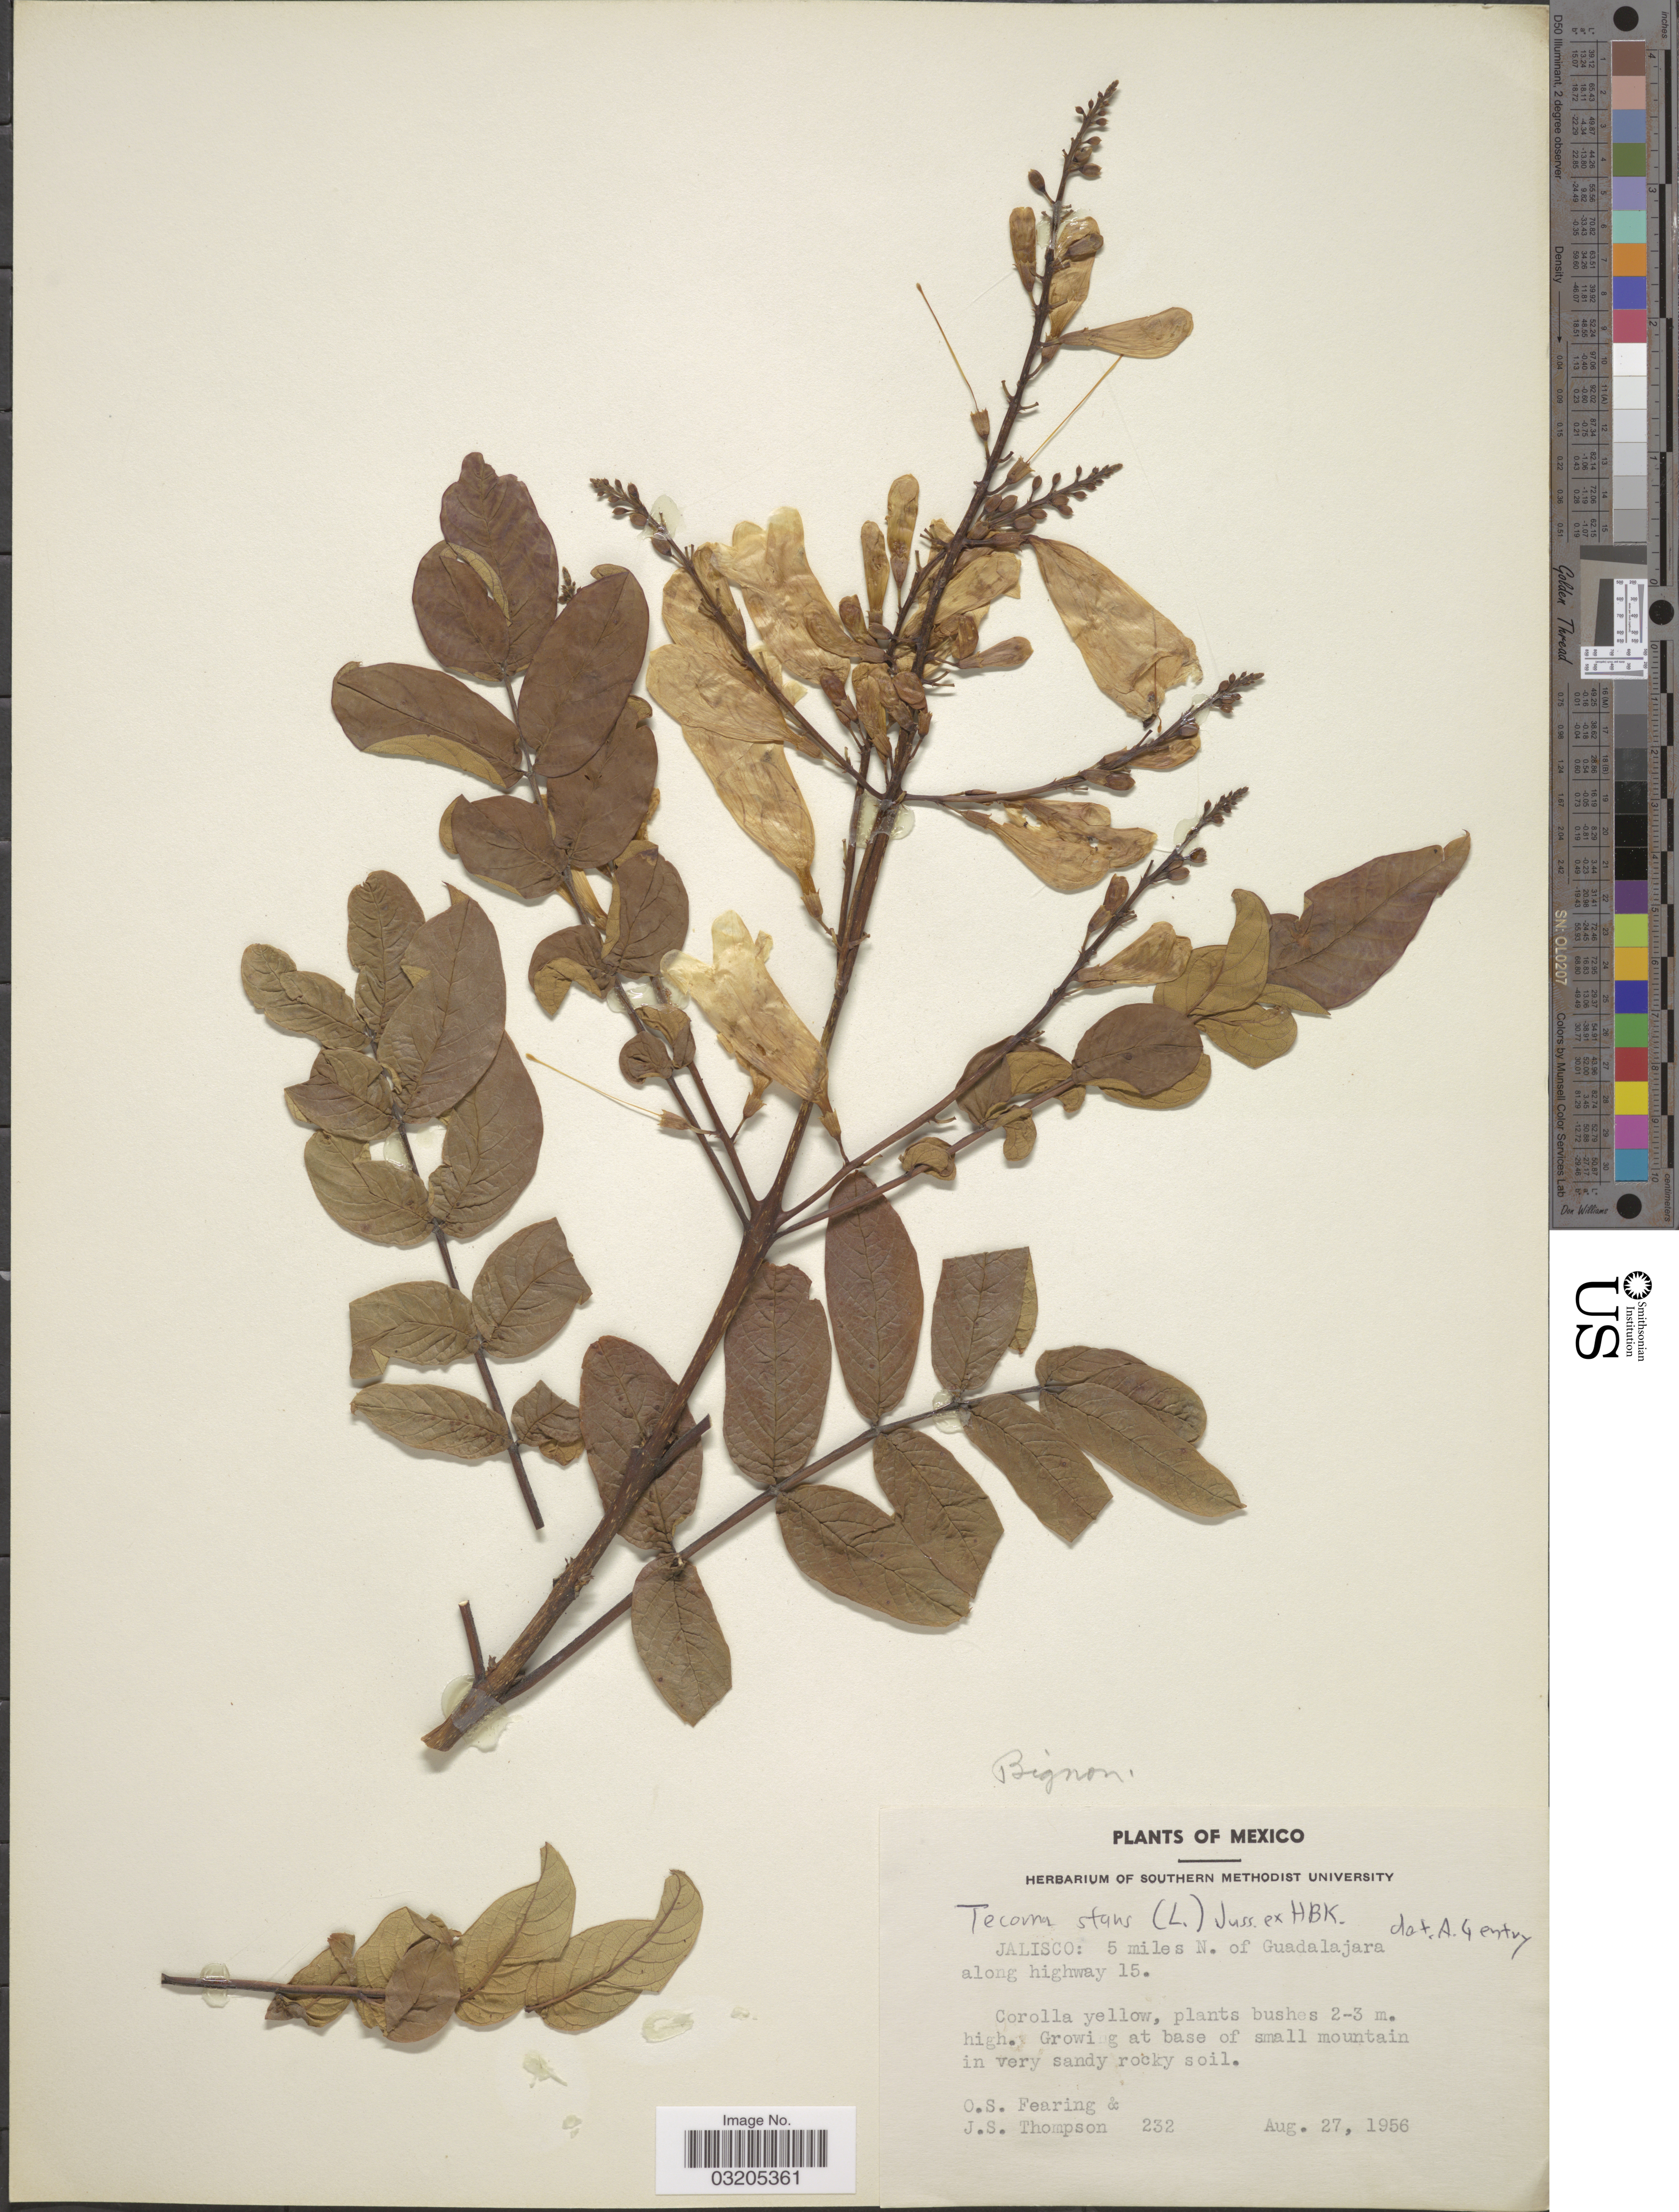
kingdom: Plantae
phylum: Tracheophyta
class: Magnoliopsida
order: Lamiales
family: Bignoniaceae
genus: Tecoma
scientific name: Tecoma stans var. stans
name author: (L.) Juss. ex Kunth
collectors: O. S. Fearing & J. S. Thompson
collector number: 232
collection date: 1956-08-27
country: Mexico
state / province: Jalisco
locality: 5 miles N. of Guadalajara along highway 15.